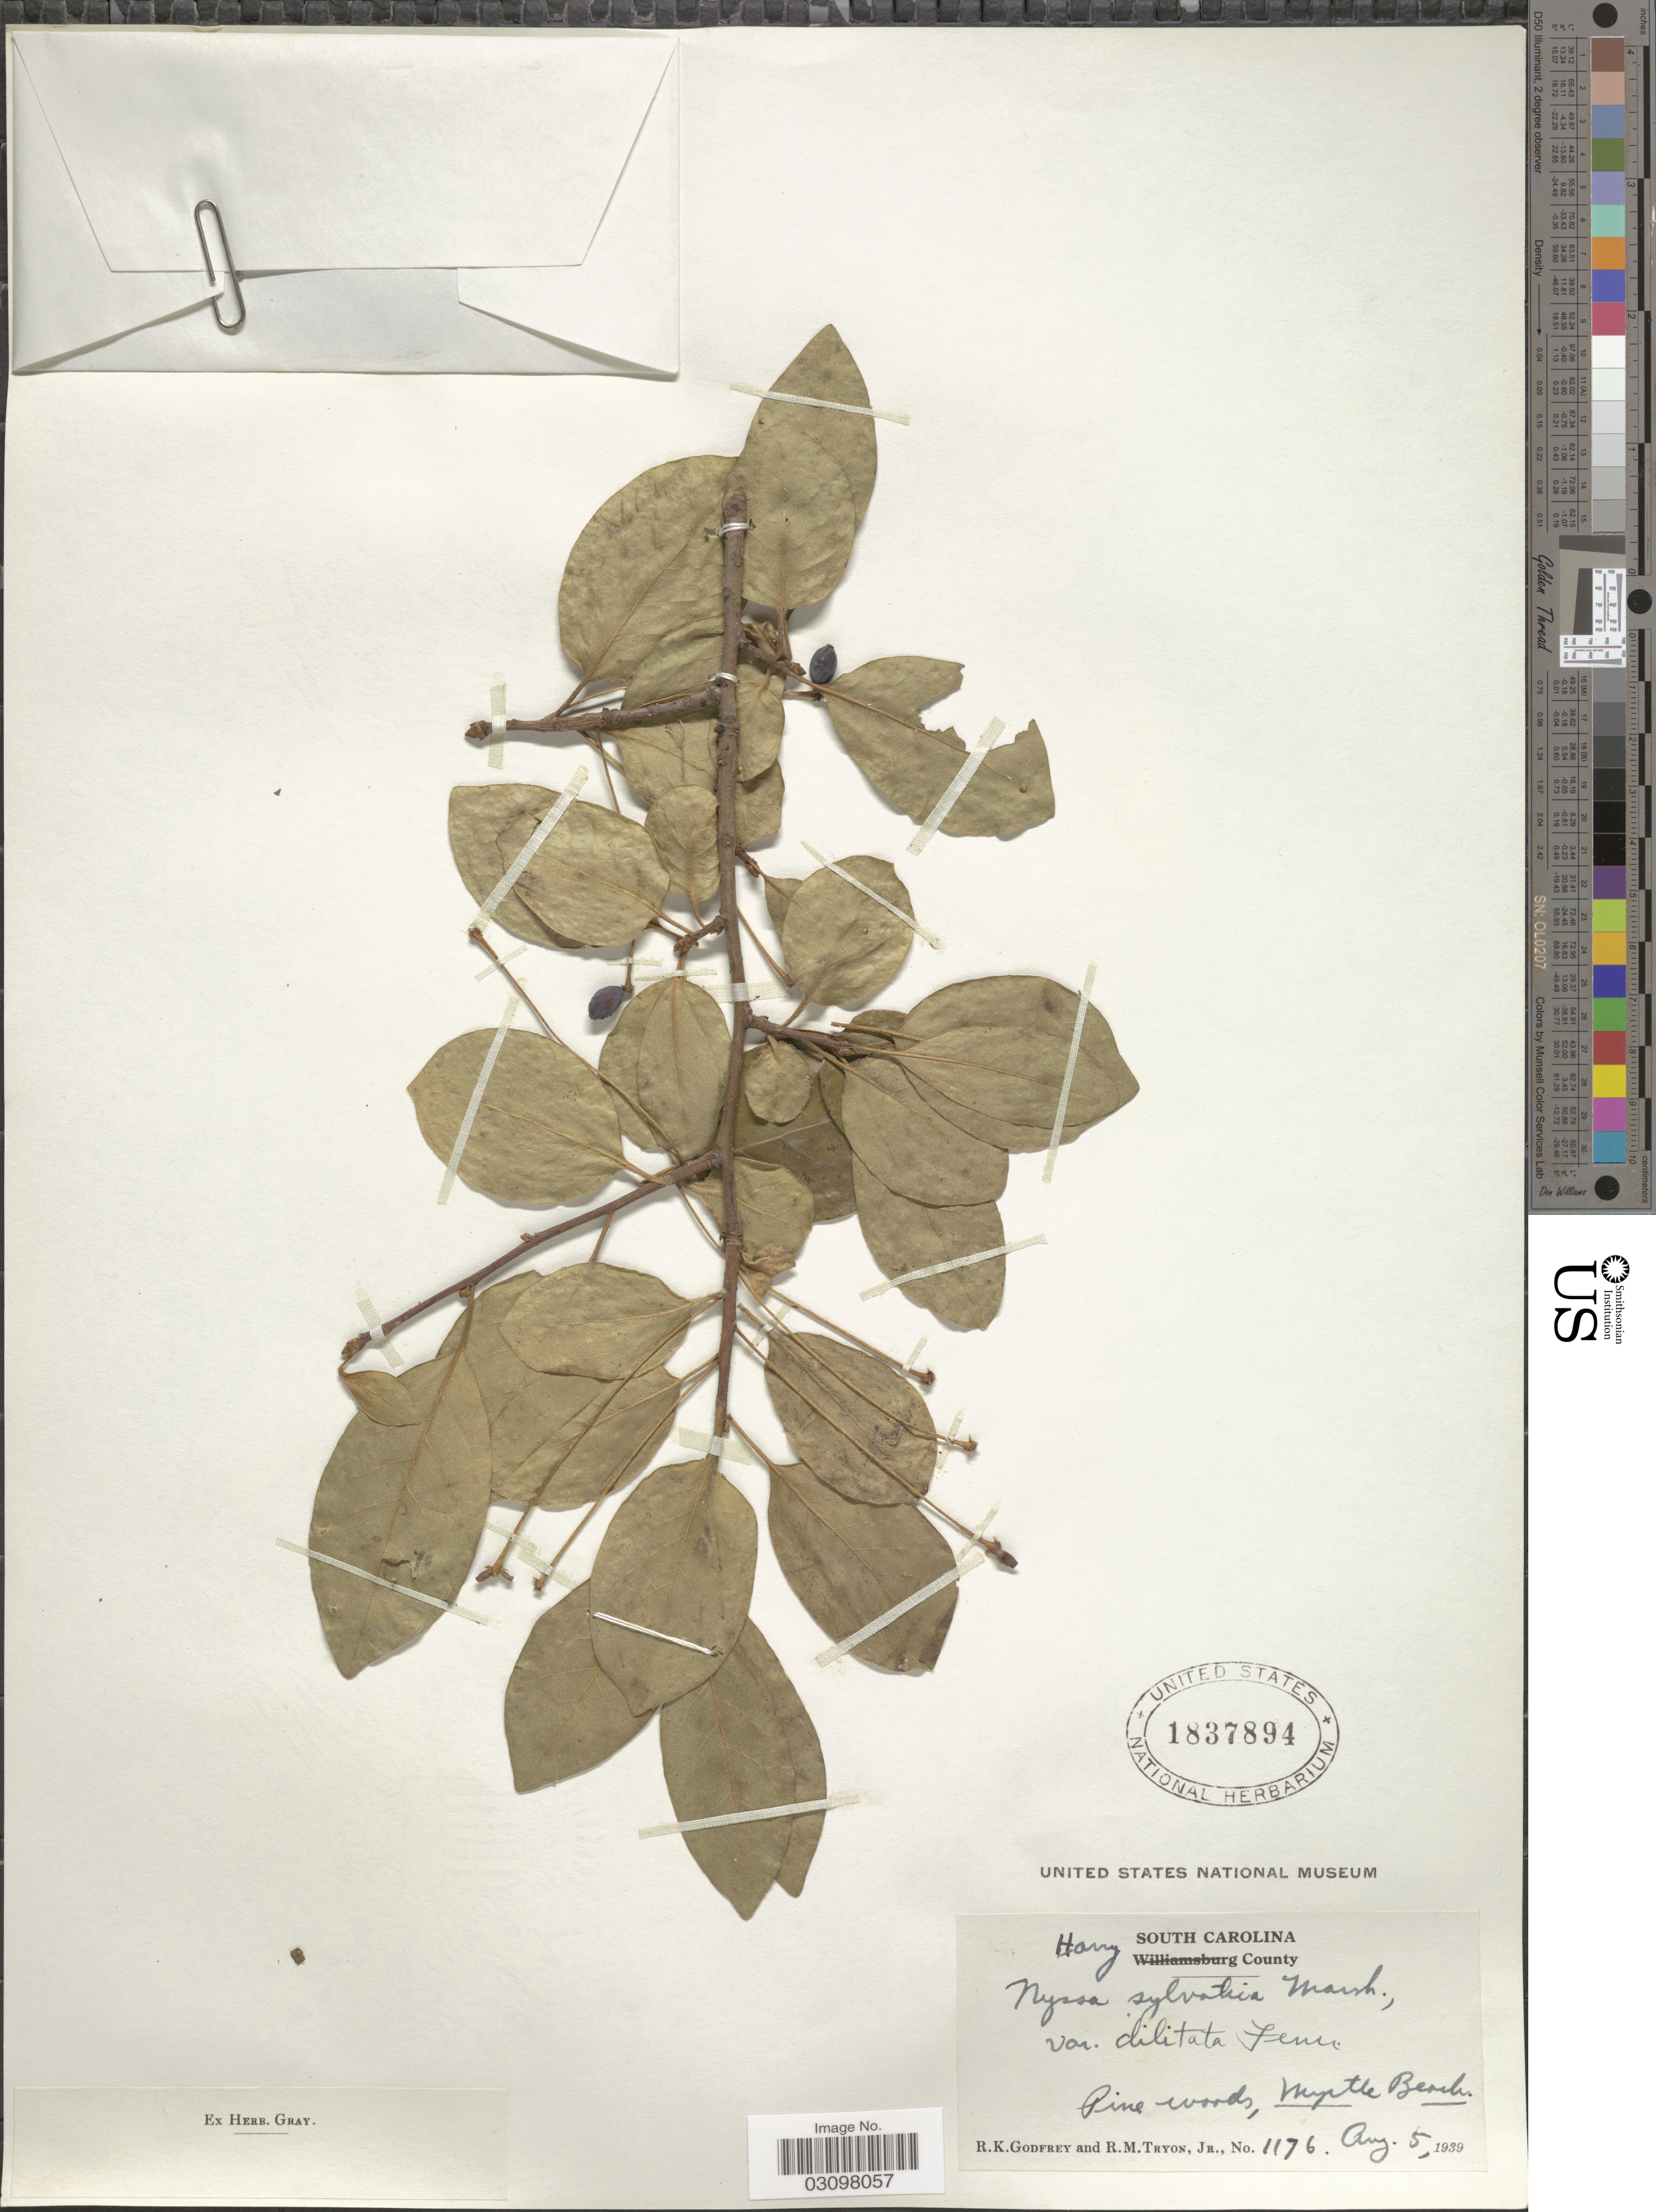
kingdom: Plantae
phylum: Tracheophyta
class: Magnoliopsida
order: Cornales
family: Nyssaceae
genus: Nyssa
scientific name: Nyssa sylvatica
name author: Marshall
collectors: R. K. Godfrey & R. Tryon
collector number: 1176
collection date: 1939-08-05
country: United States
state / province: South Carolina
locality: Horry County. Pine woods, Myrtle Beach.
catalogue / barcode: US 1837894